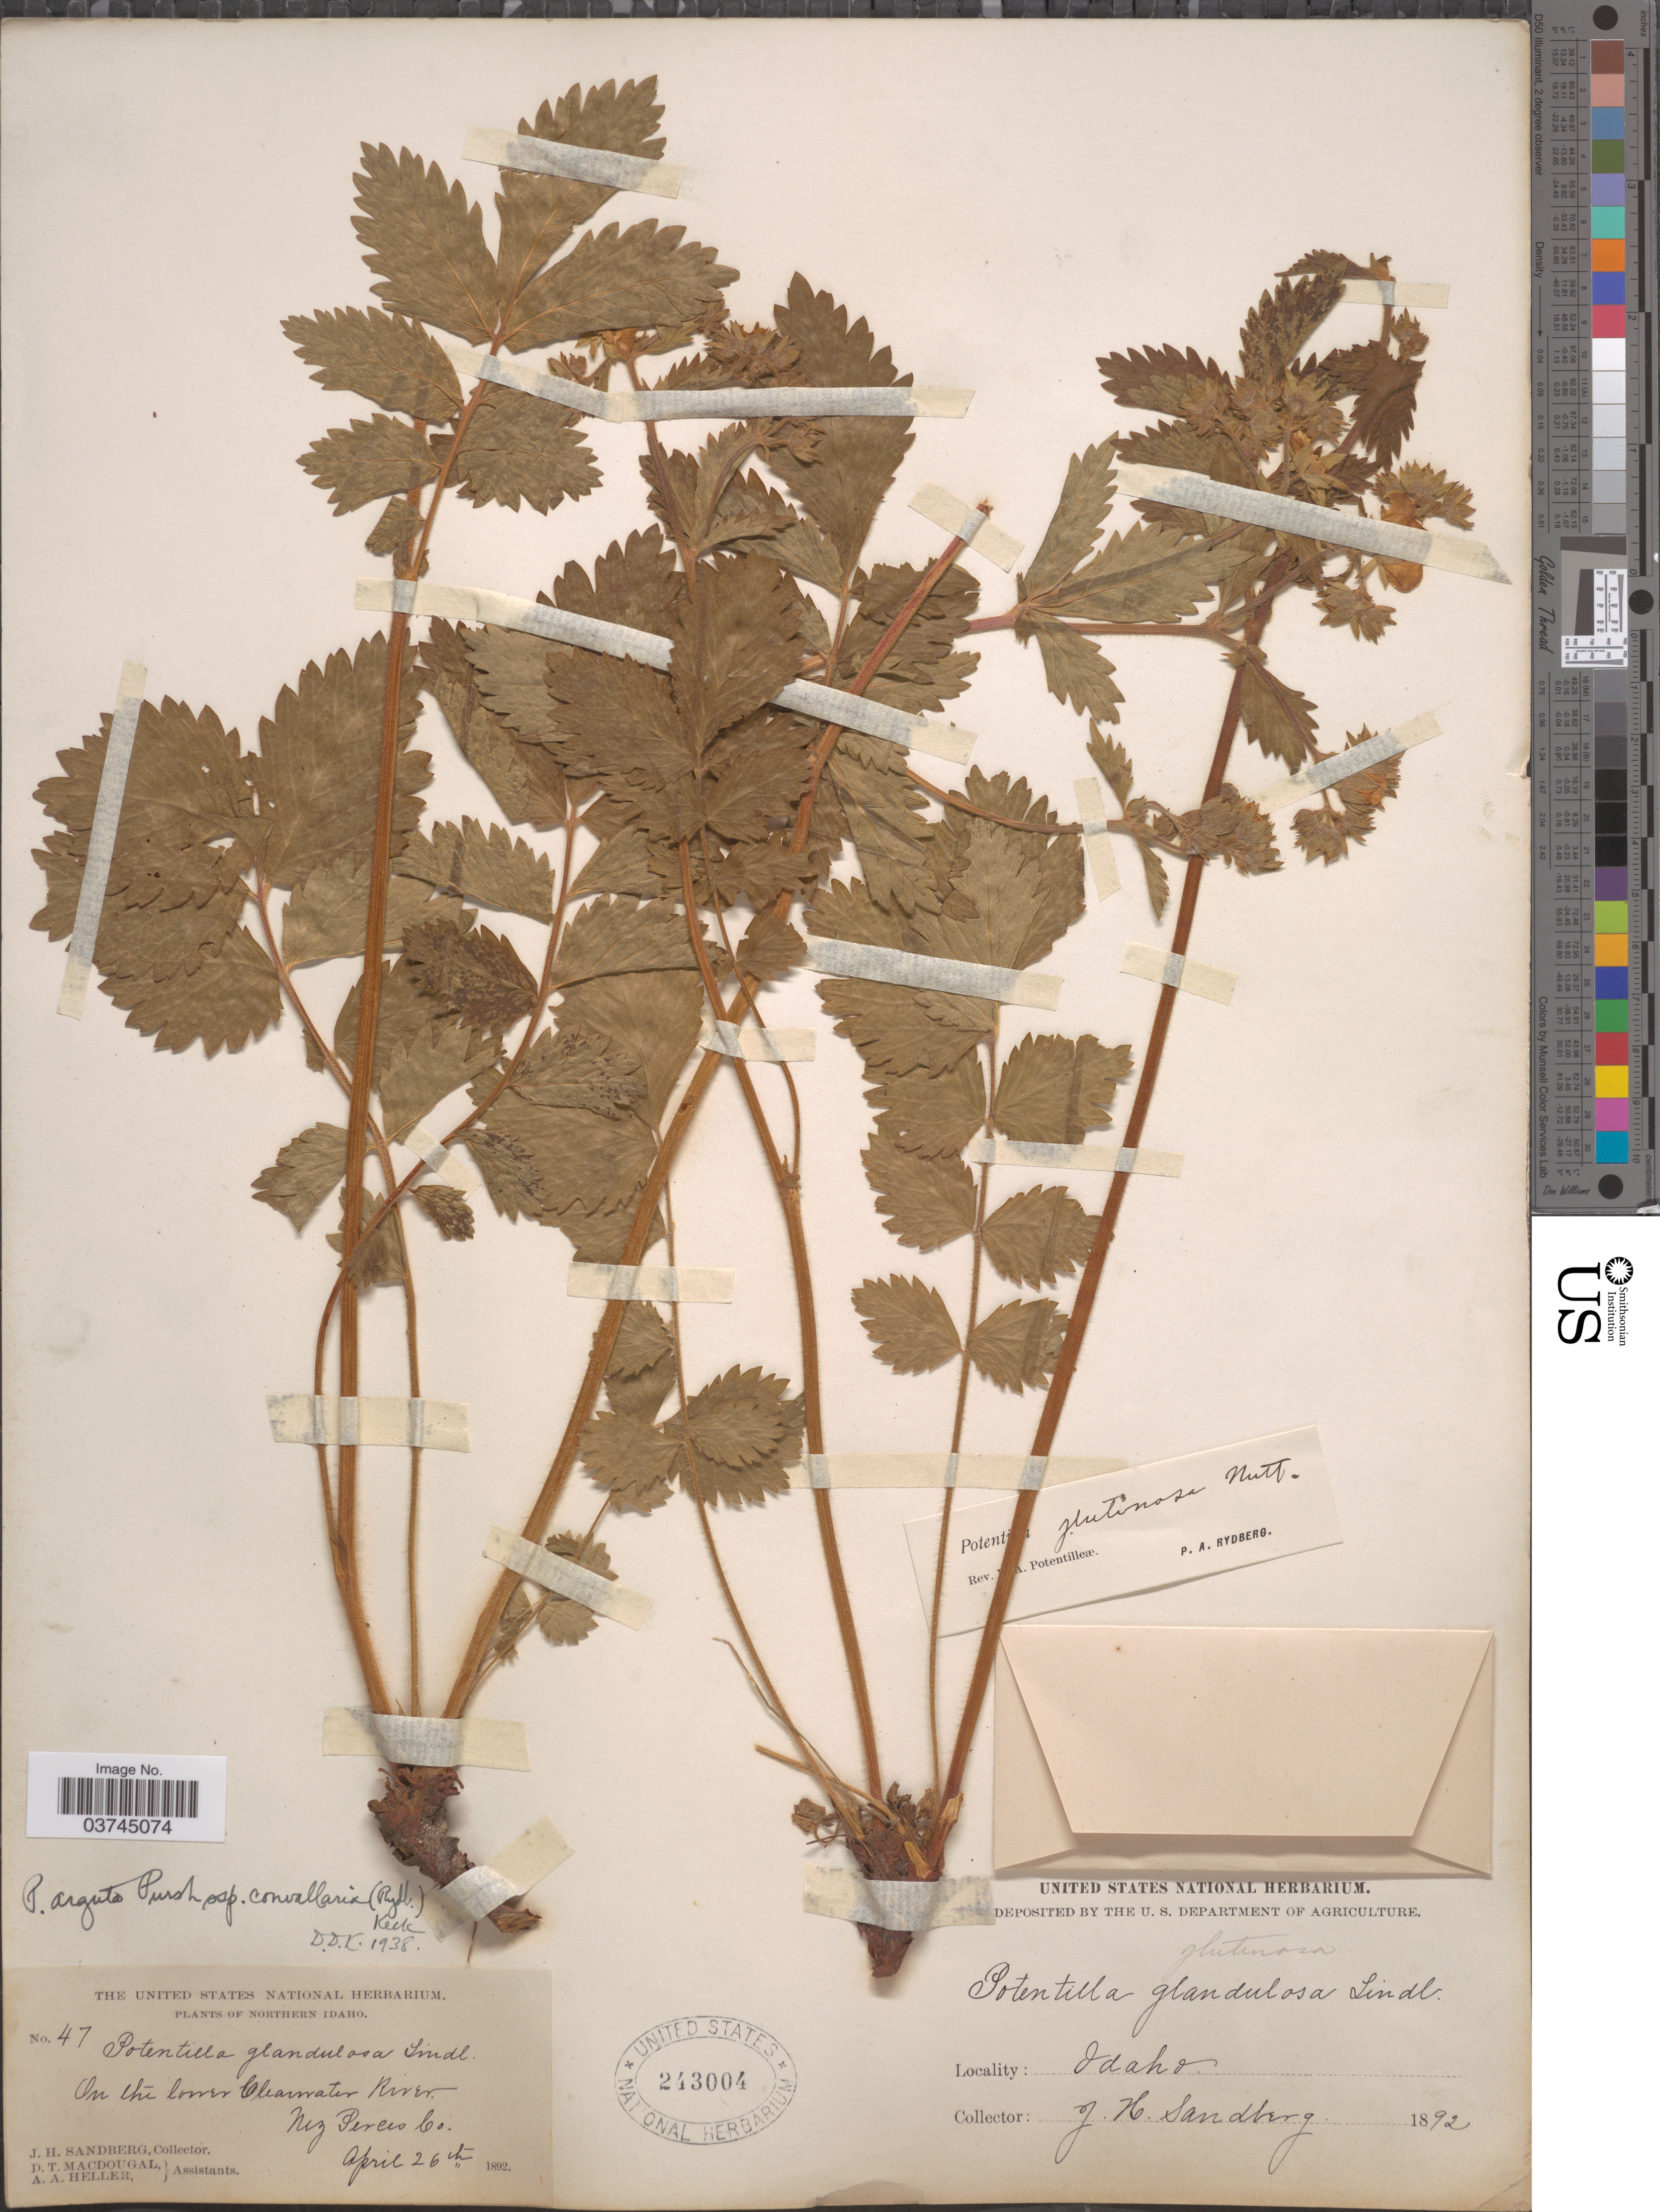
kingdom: Plantae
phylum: Tracheophyta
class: Magnoliopsida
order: Rosales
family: Rosaceae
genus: Drymocallis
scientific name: Drymocallis convallaria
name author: (Rydb.) Rydb.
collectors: J. H. Sandberg, D. T. MacDougal & A. A. Heller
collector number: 47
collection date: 1892-04-26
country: United States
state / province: Idaho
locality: Northern Idaho. On the lower Clearwater River. Nez Perces Co.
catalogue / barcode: US 243004